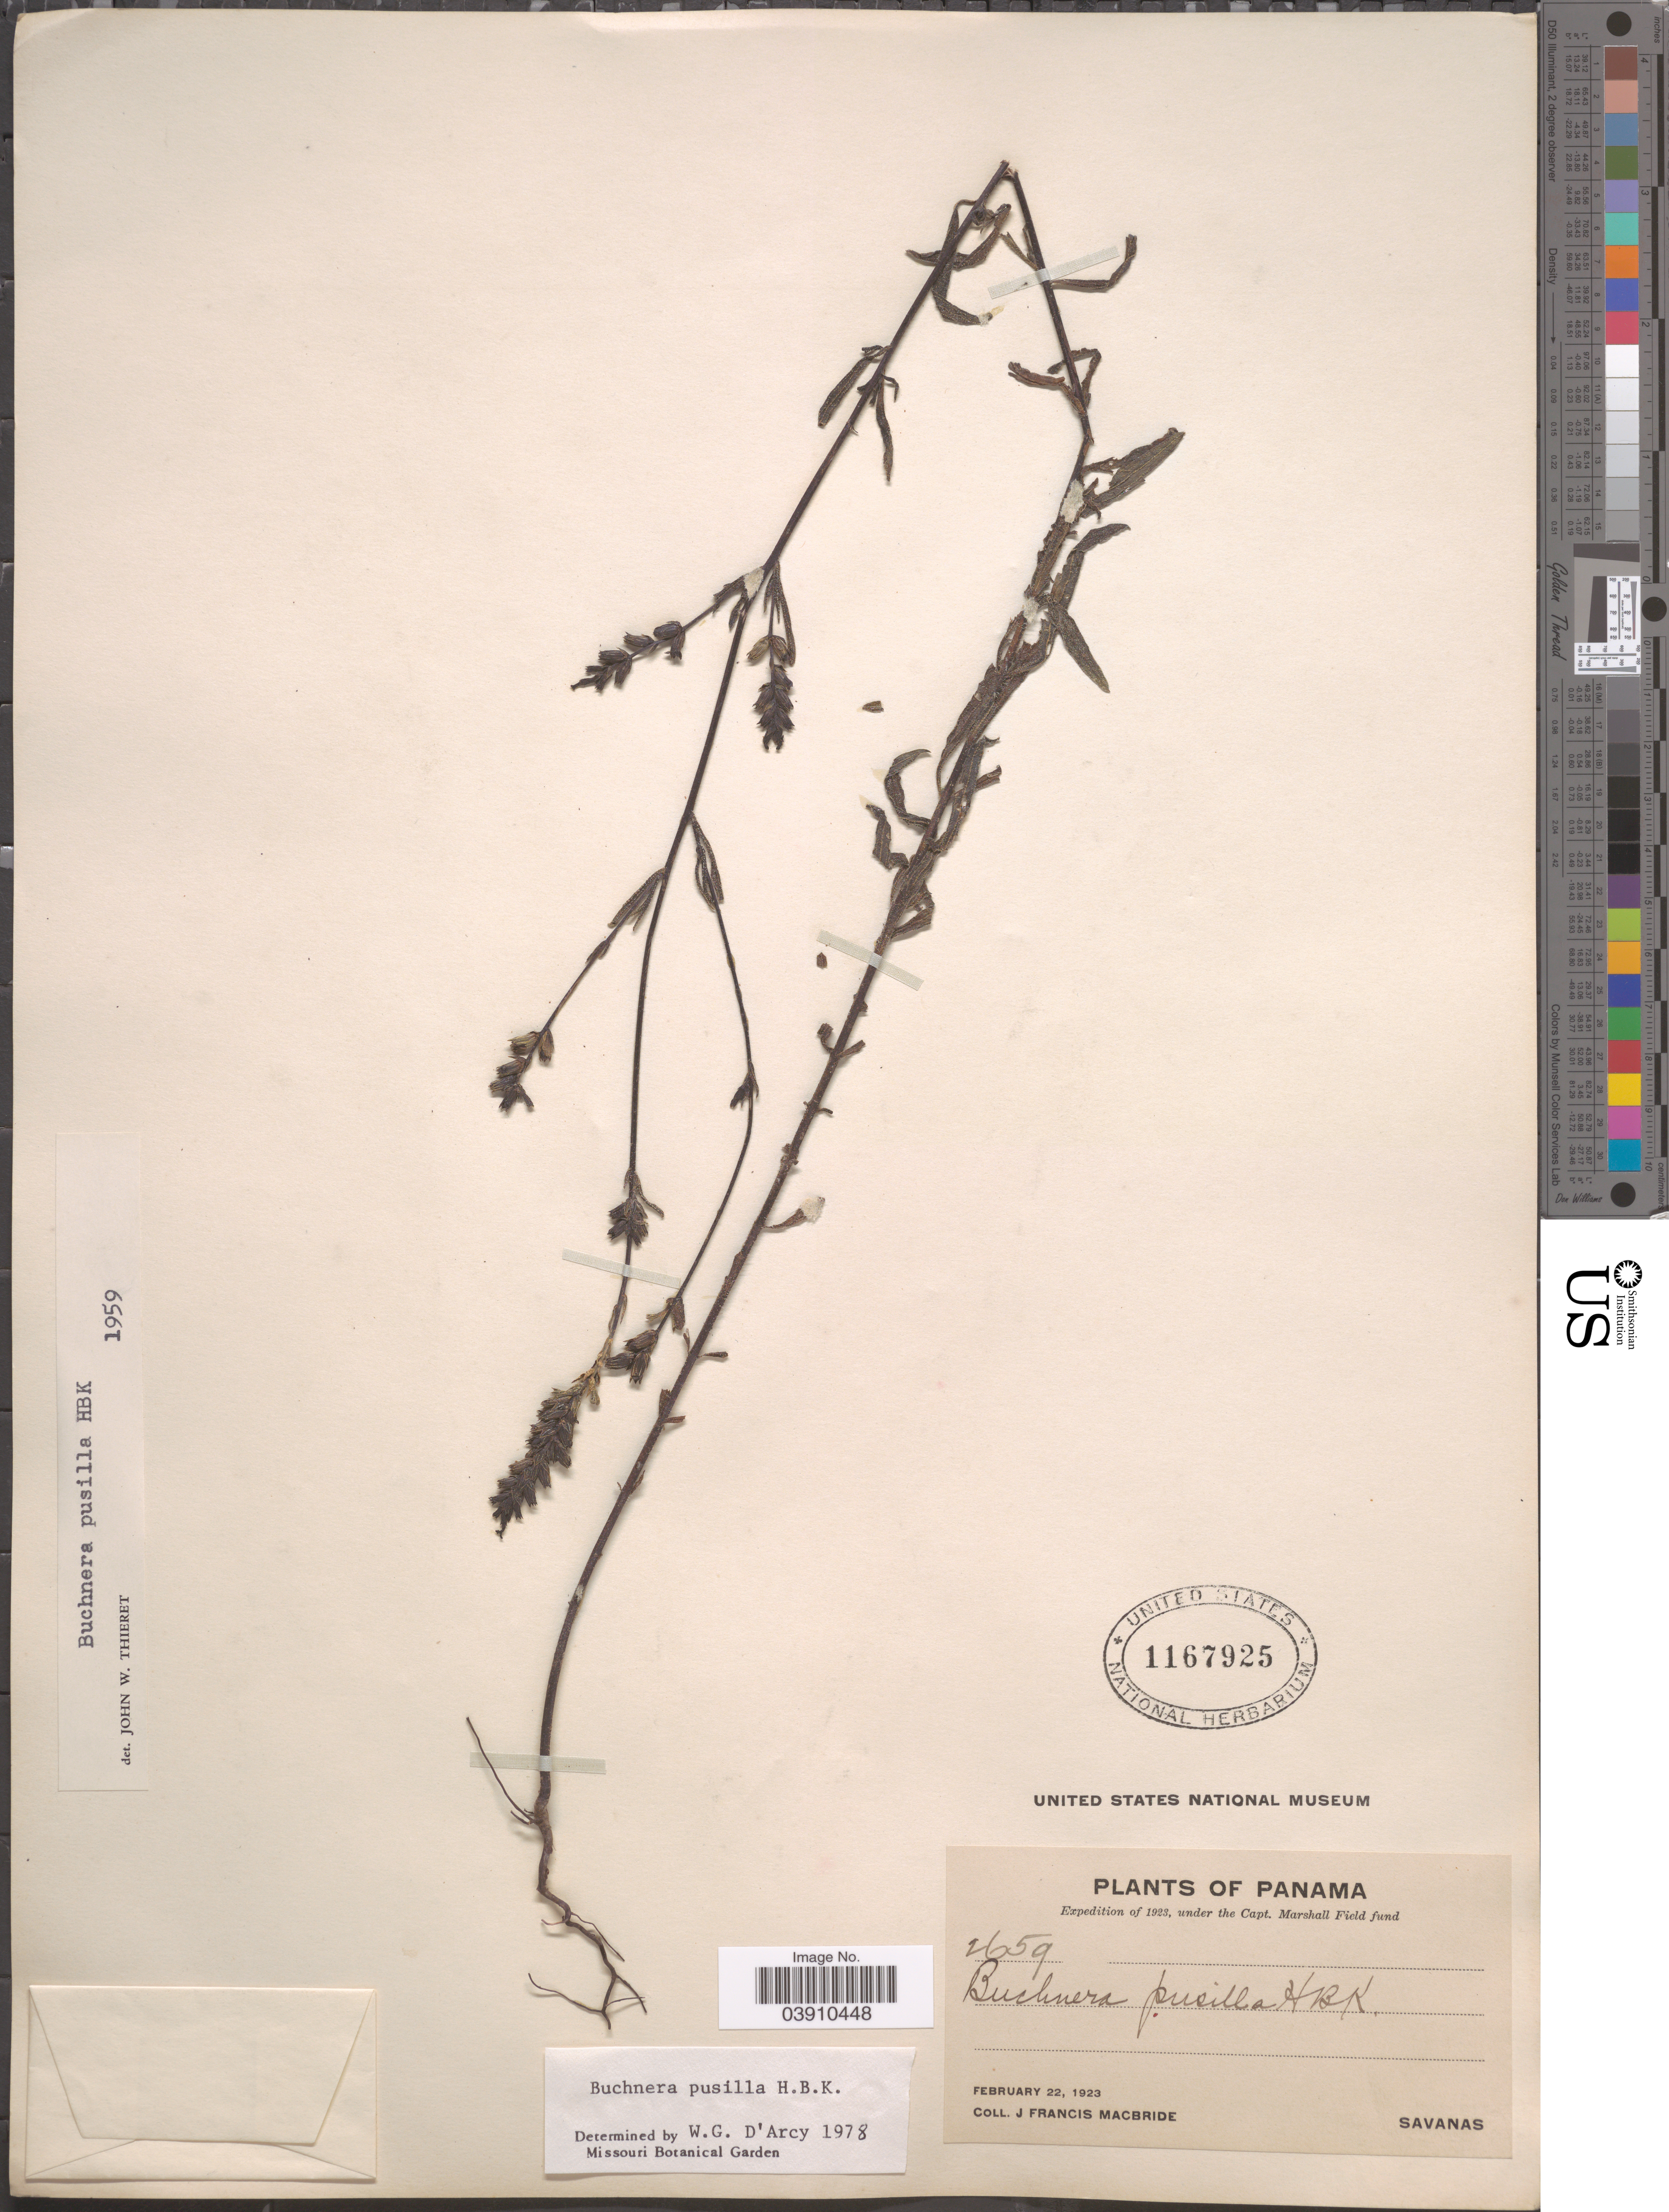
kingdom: Plantae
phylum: Tracheophyta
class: Magnoliopsida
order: Lamiales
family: Orobanchaceae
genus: Buchnera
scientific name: Buchnera pusilla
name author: Kunth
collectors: J. F. Macbride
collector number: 2659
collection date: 1923-02-22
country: Panama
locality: Savanas.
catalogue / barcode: US 1167925